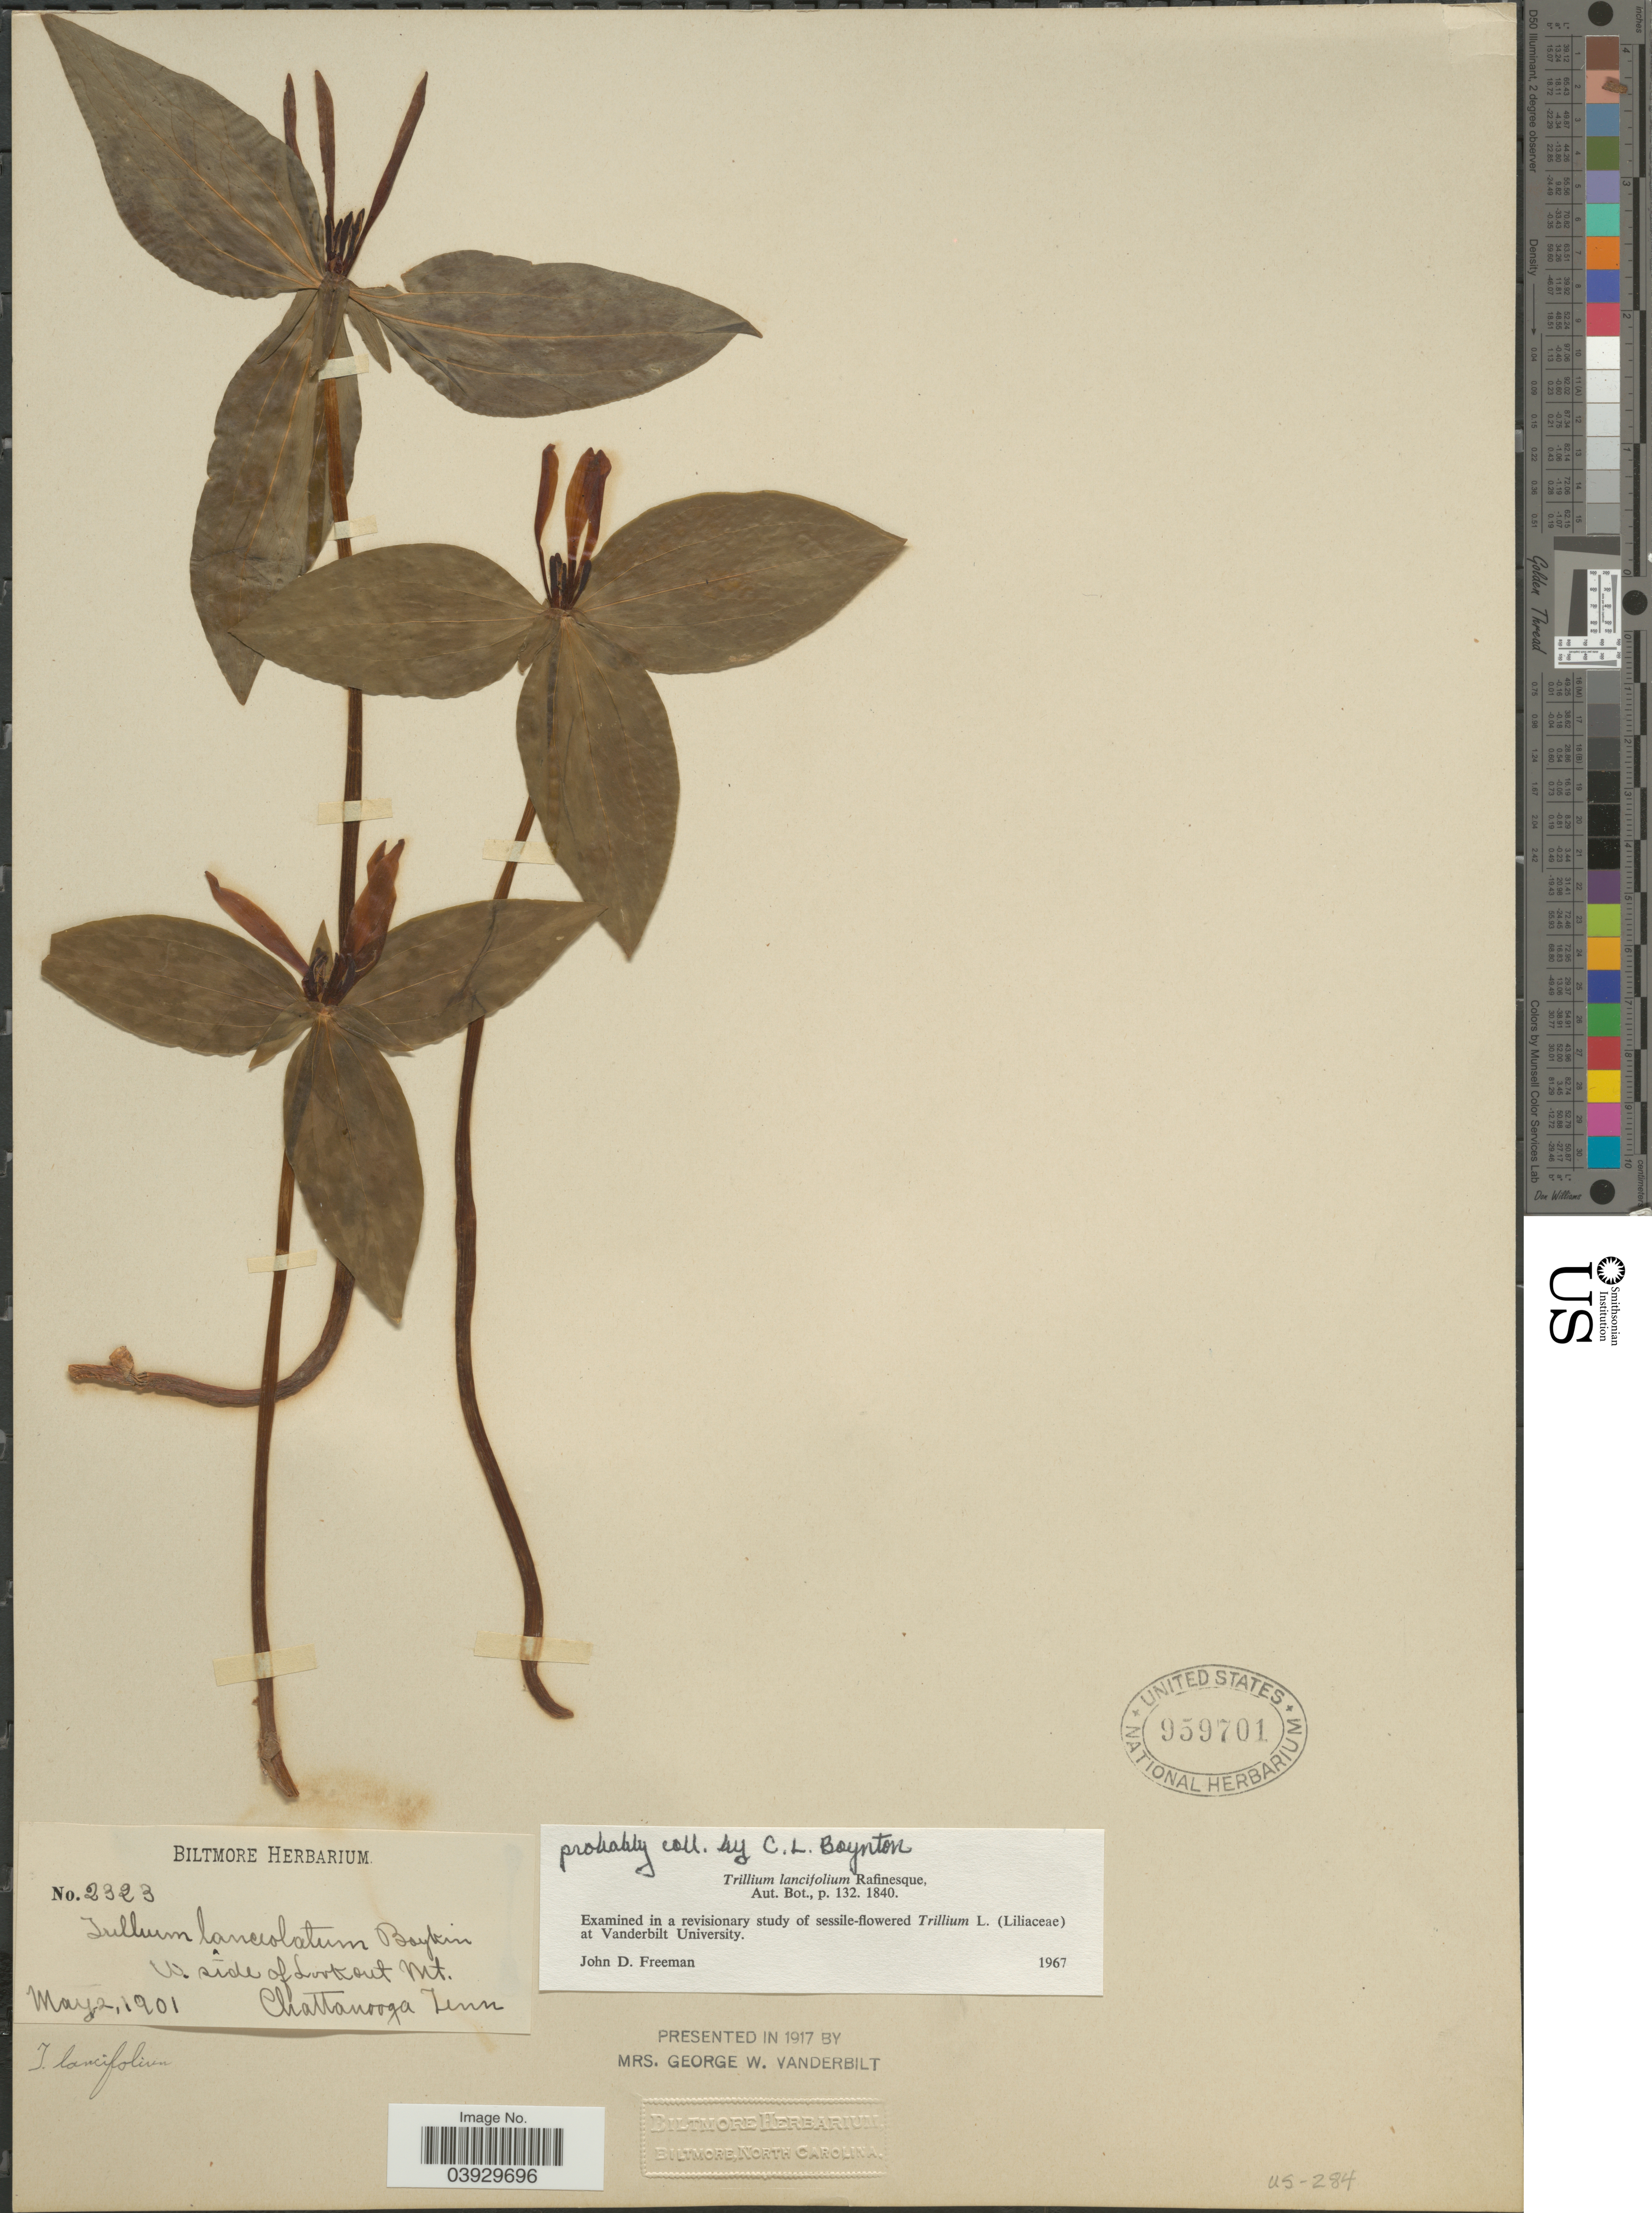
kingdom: Plantae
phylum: Tracheophyta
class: Liliopsida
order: Liliales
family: Melanthiaceae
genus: Trillium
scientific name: Trillium lancifolium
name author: Raf.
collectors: ex herb. Biltmore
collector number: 2323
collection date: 1901-05-02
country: United States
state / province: Tennessee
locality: W. side of Lookout Mt. Chattanooga.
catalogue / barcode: US 959701